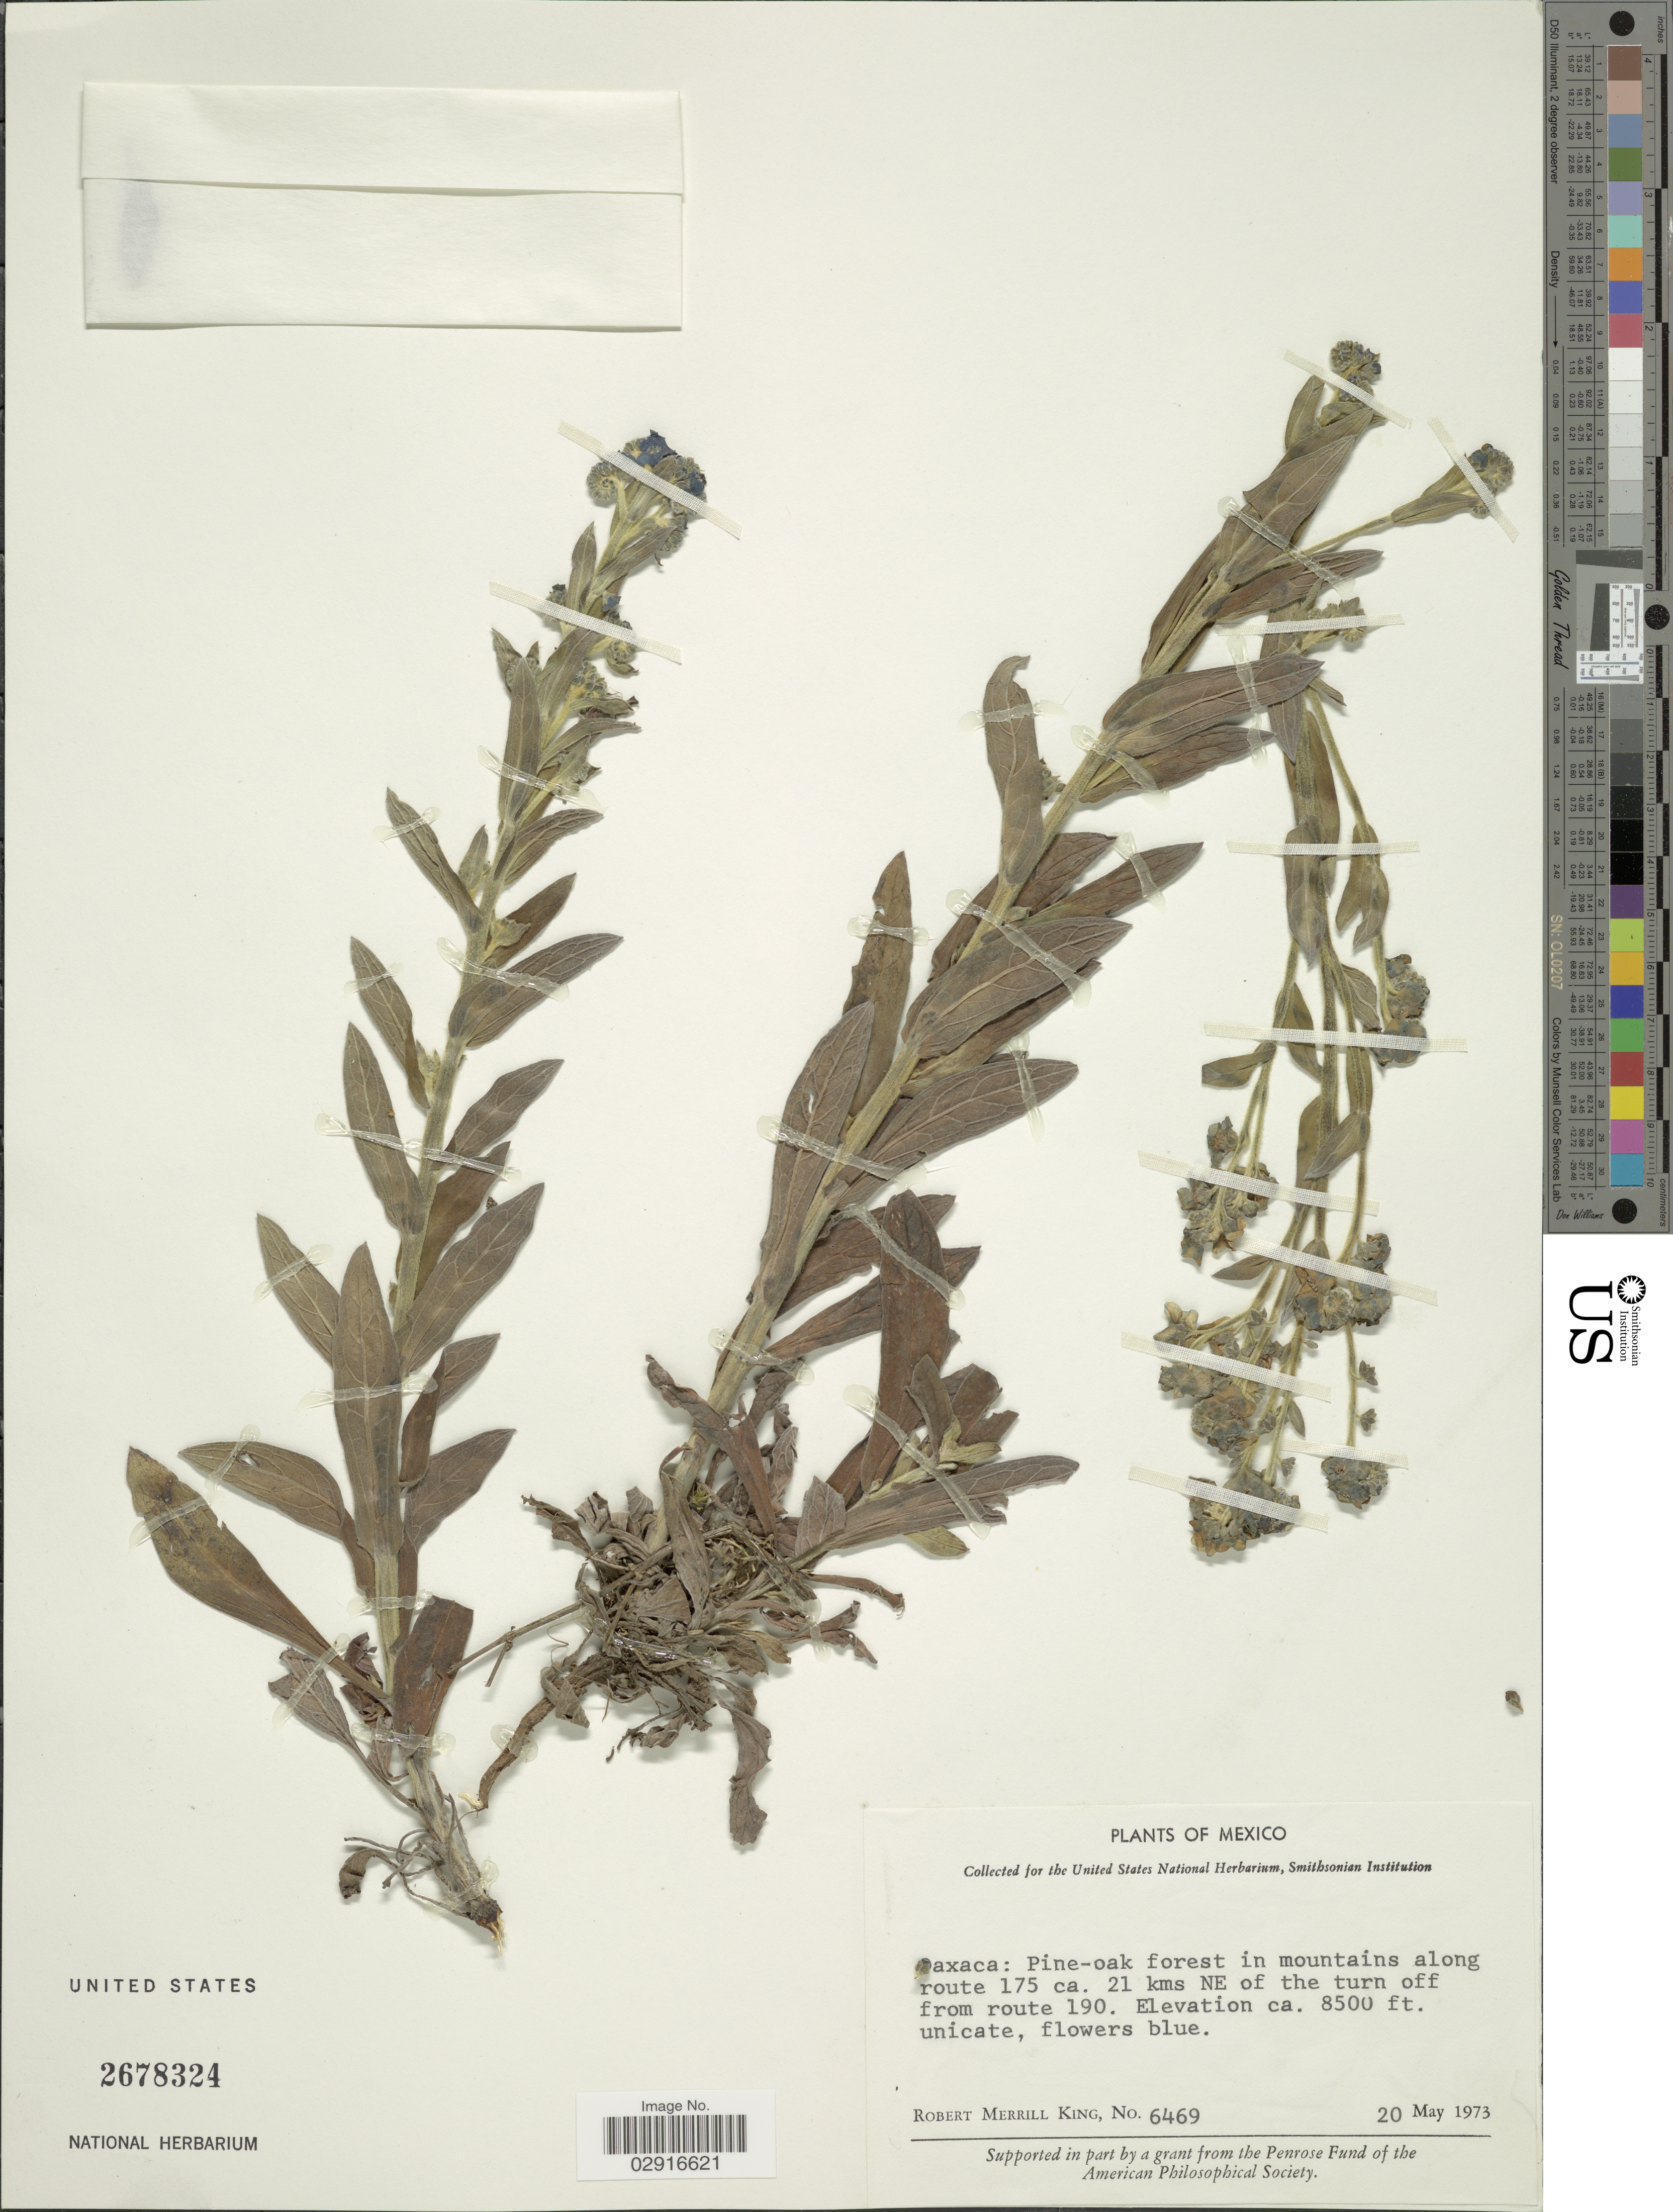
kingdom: Plantae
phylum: Tracheophyta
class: Magnoliopsida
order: Boraginales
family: Boraginaceae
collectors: R. M. King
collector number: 6469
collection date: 1973-05-20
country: Mexico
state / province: Oaxaca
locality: Pine-oak forest in mountains along route 175 ca. 21 kms NE of the turn off drom route 190.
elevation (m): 2591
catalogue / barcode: US 2678324